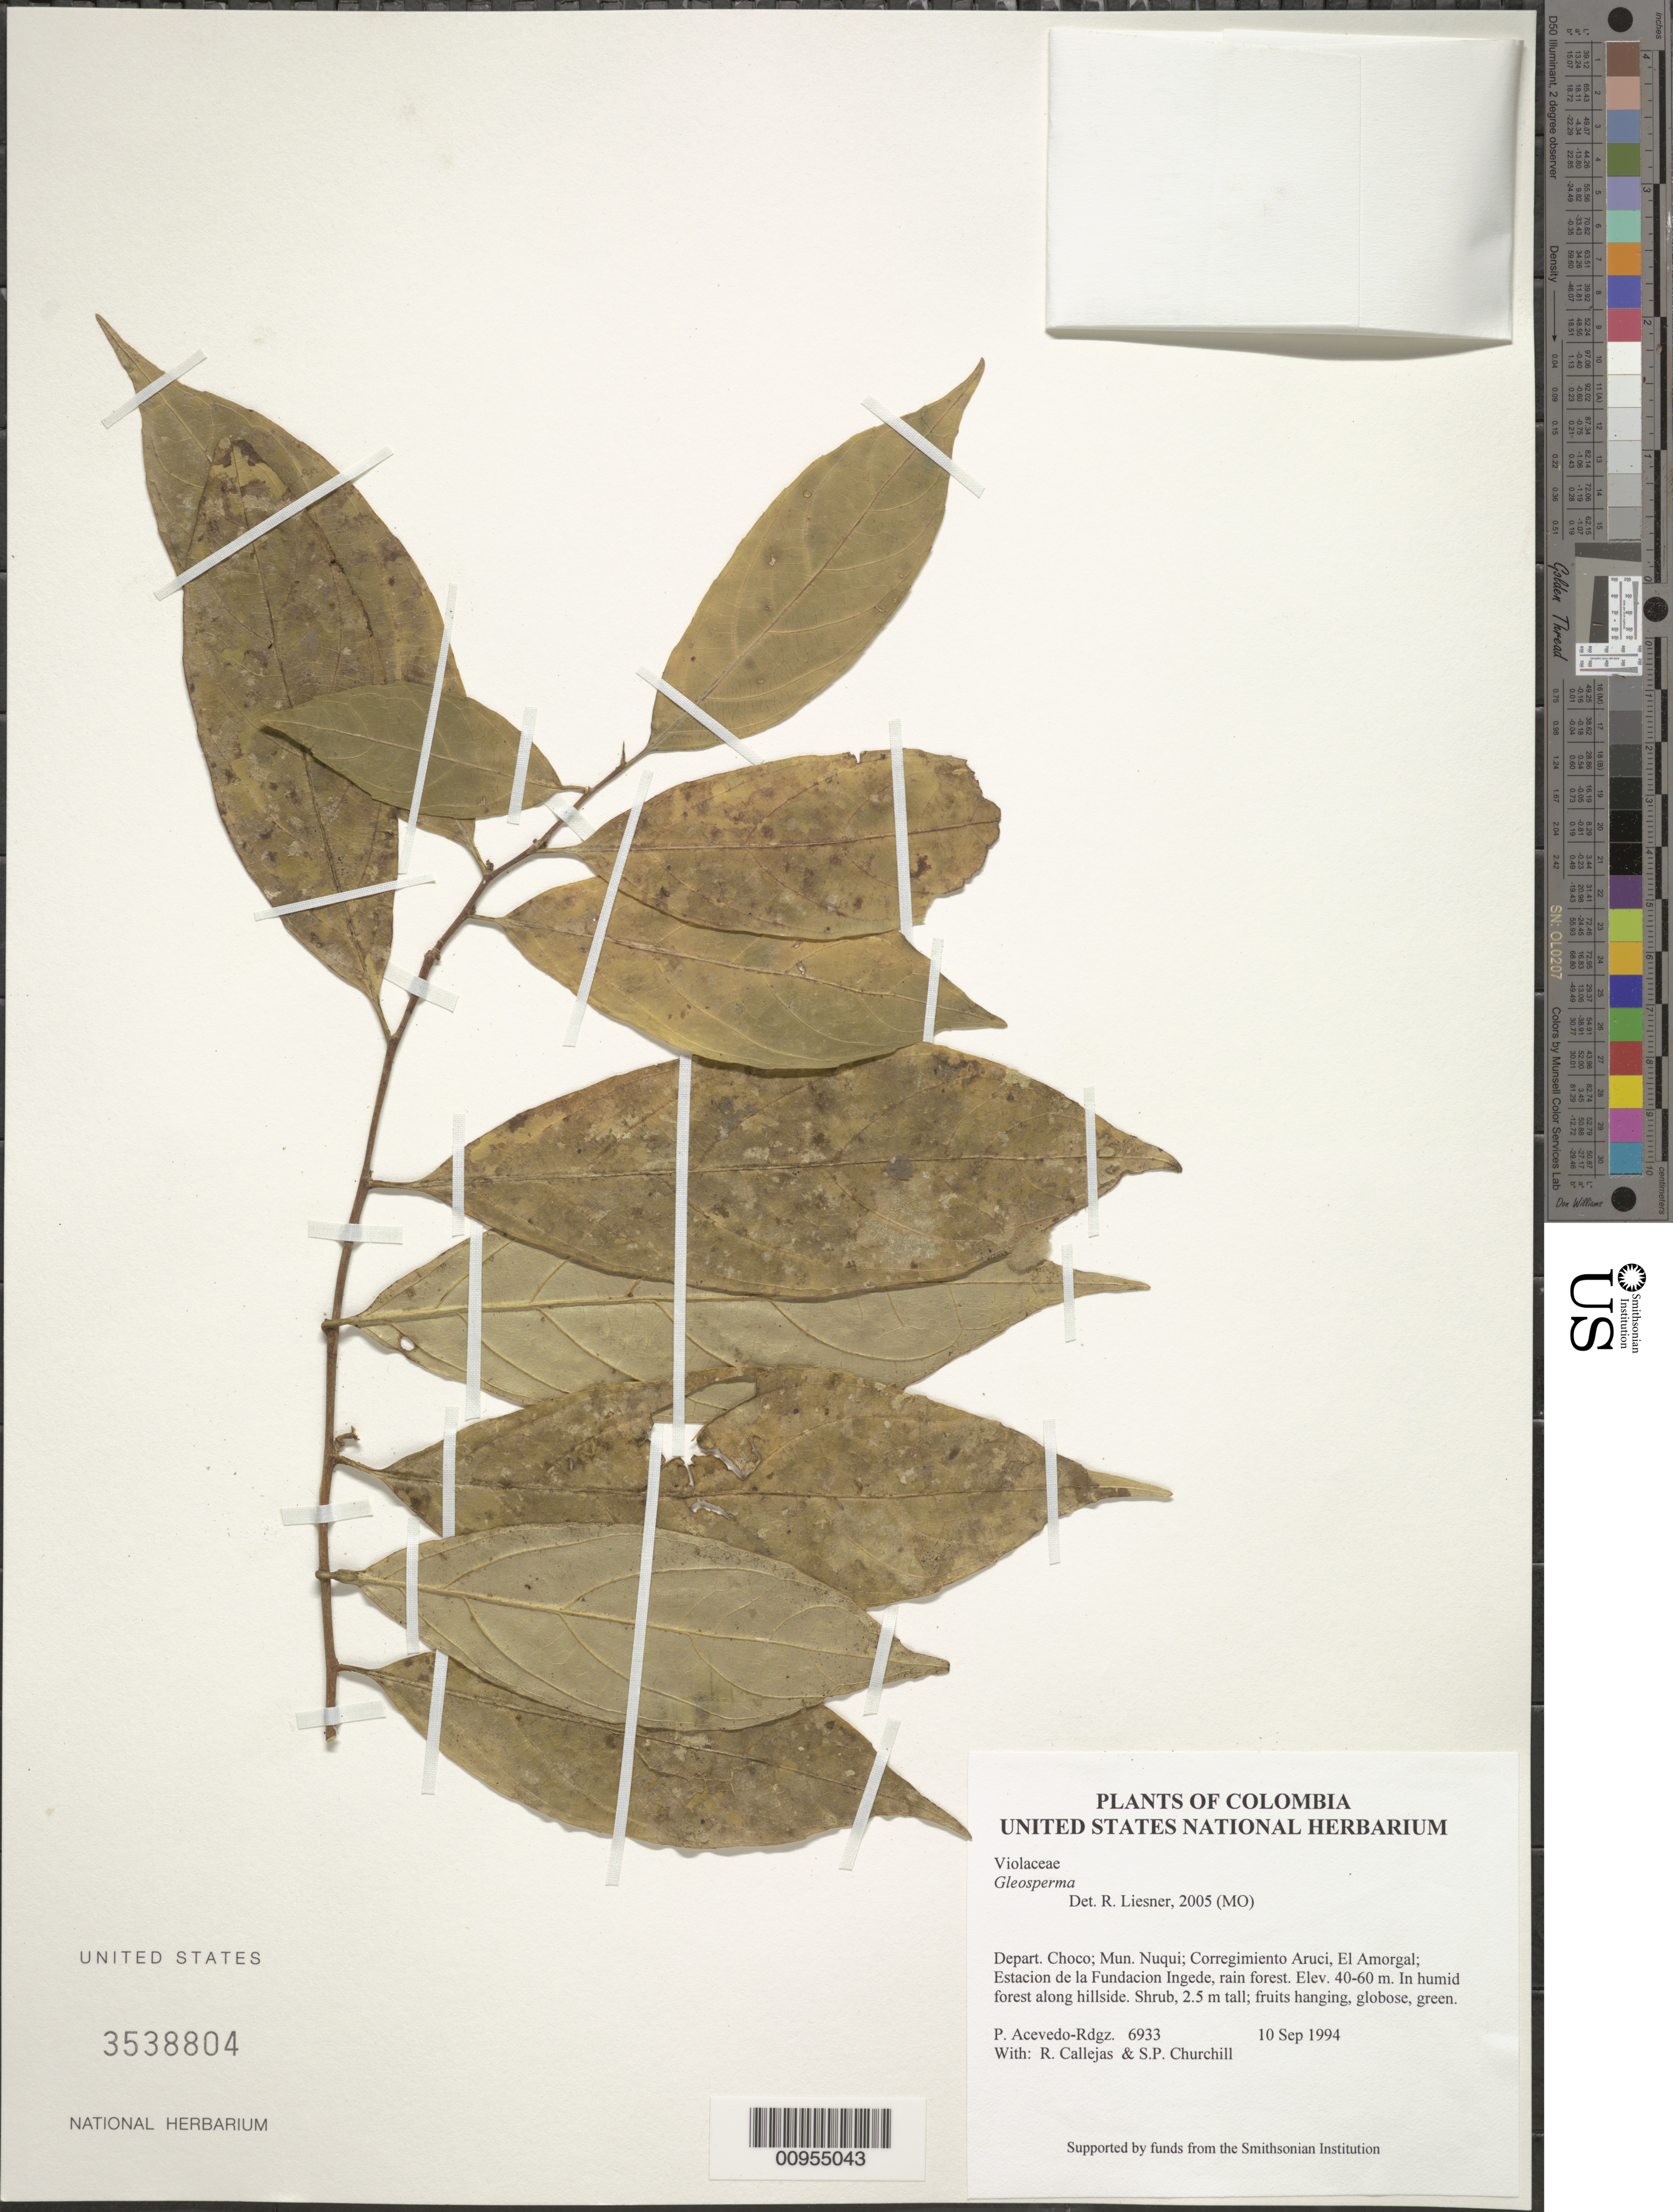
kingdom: Plantae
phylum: Tracheophyta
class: Magnoliopsida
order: Malpighiales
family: Violaceae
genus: Gloeospermum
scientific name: Gloeospermum sp.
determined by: Liesner, R. L.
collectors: P. Acevedo-Rodr., R. Callejas & S. Churchill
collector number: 6933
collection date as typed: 10 Sep 1994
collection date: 1994-09-10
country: Colombia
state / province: Chocó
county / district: Nuqui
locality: Depart. Choco; Mun. Nuqui; Corregimiento Aruci, El Amorgal; Estacion de la Fundacion Ingede, rain forest.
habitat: In humid forest along hillside.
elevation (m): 40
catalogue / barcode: US 3538804